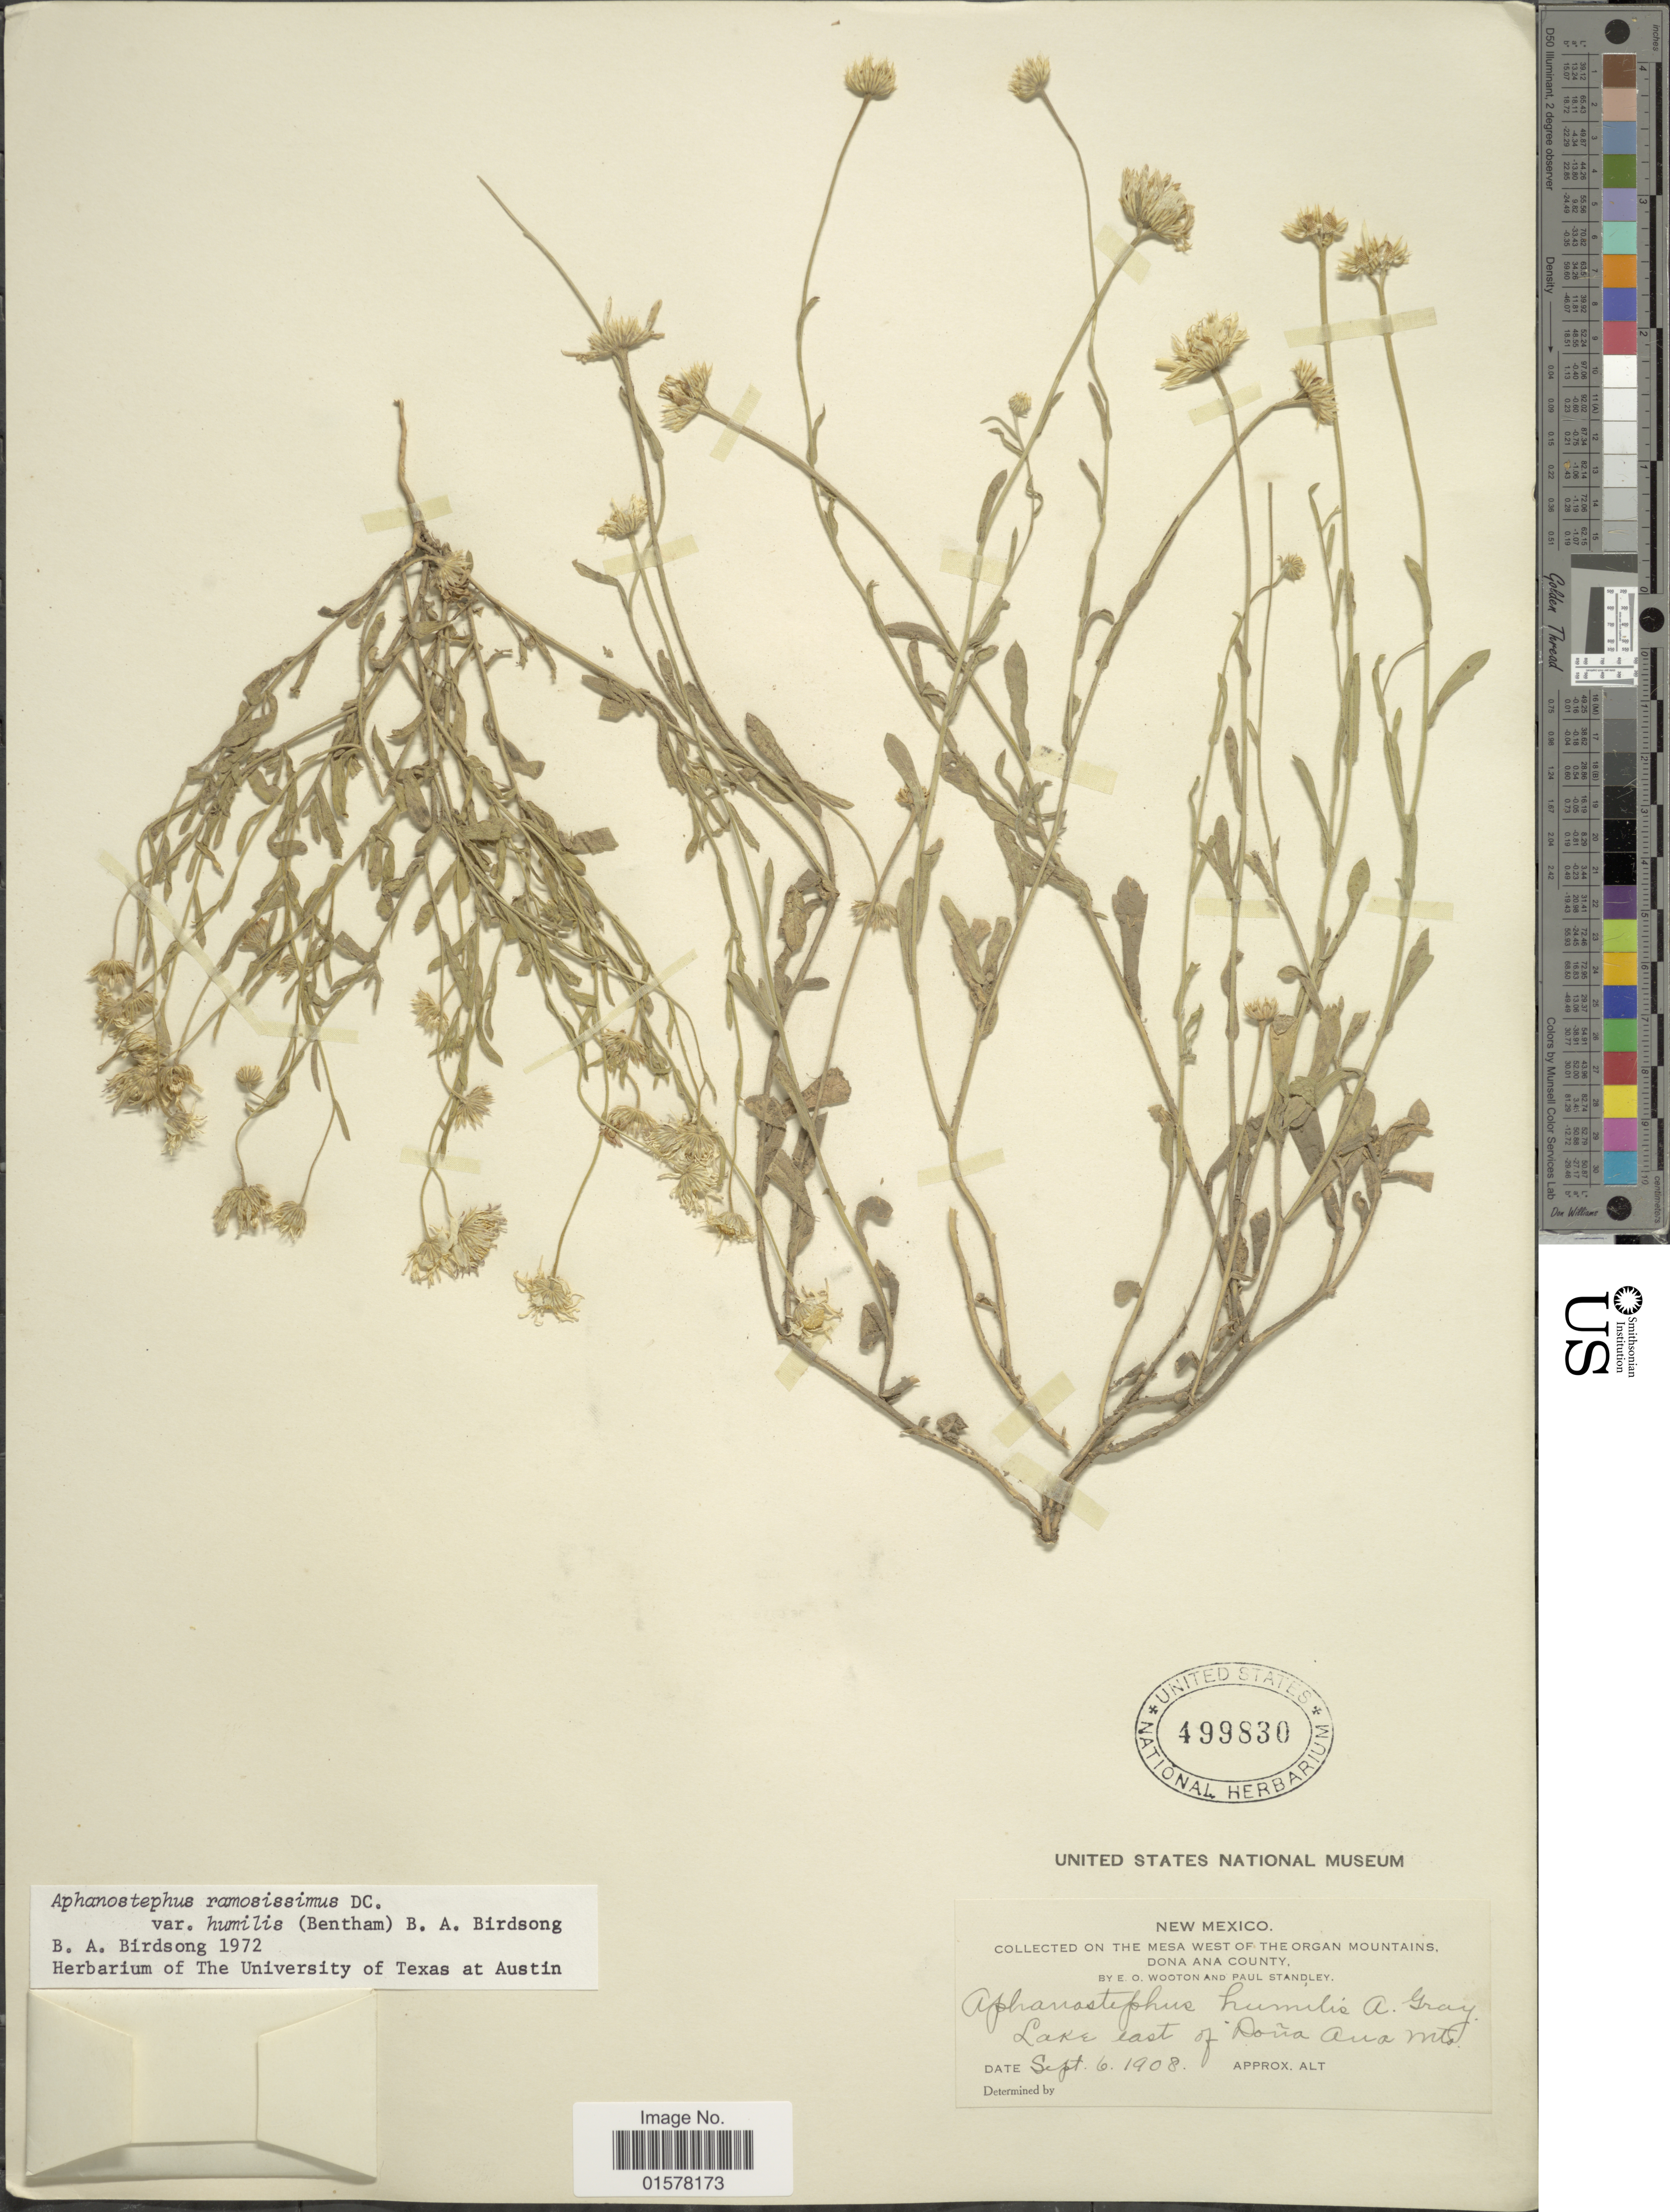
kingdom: Plantae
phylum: Tracheophyta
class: Magnoliopsida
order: Asterales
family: Asteraceae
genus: Aphanostephus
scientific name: Aphanostephus ramosissimus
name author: DC.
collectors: E. O. Wooton & P. C. Standley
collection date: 1908-09-06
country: United States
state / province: New Mexico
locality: New Mexico. The Mesa West of The Organ Mountains. Dona Ana County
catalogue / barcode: US 499830